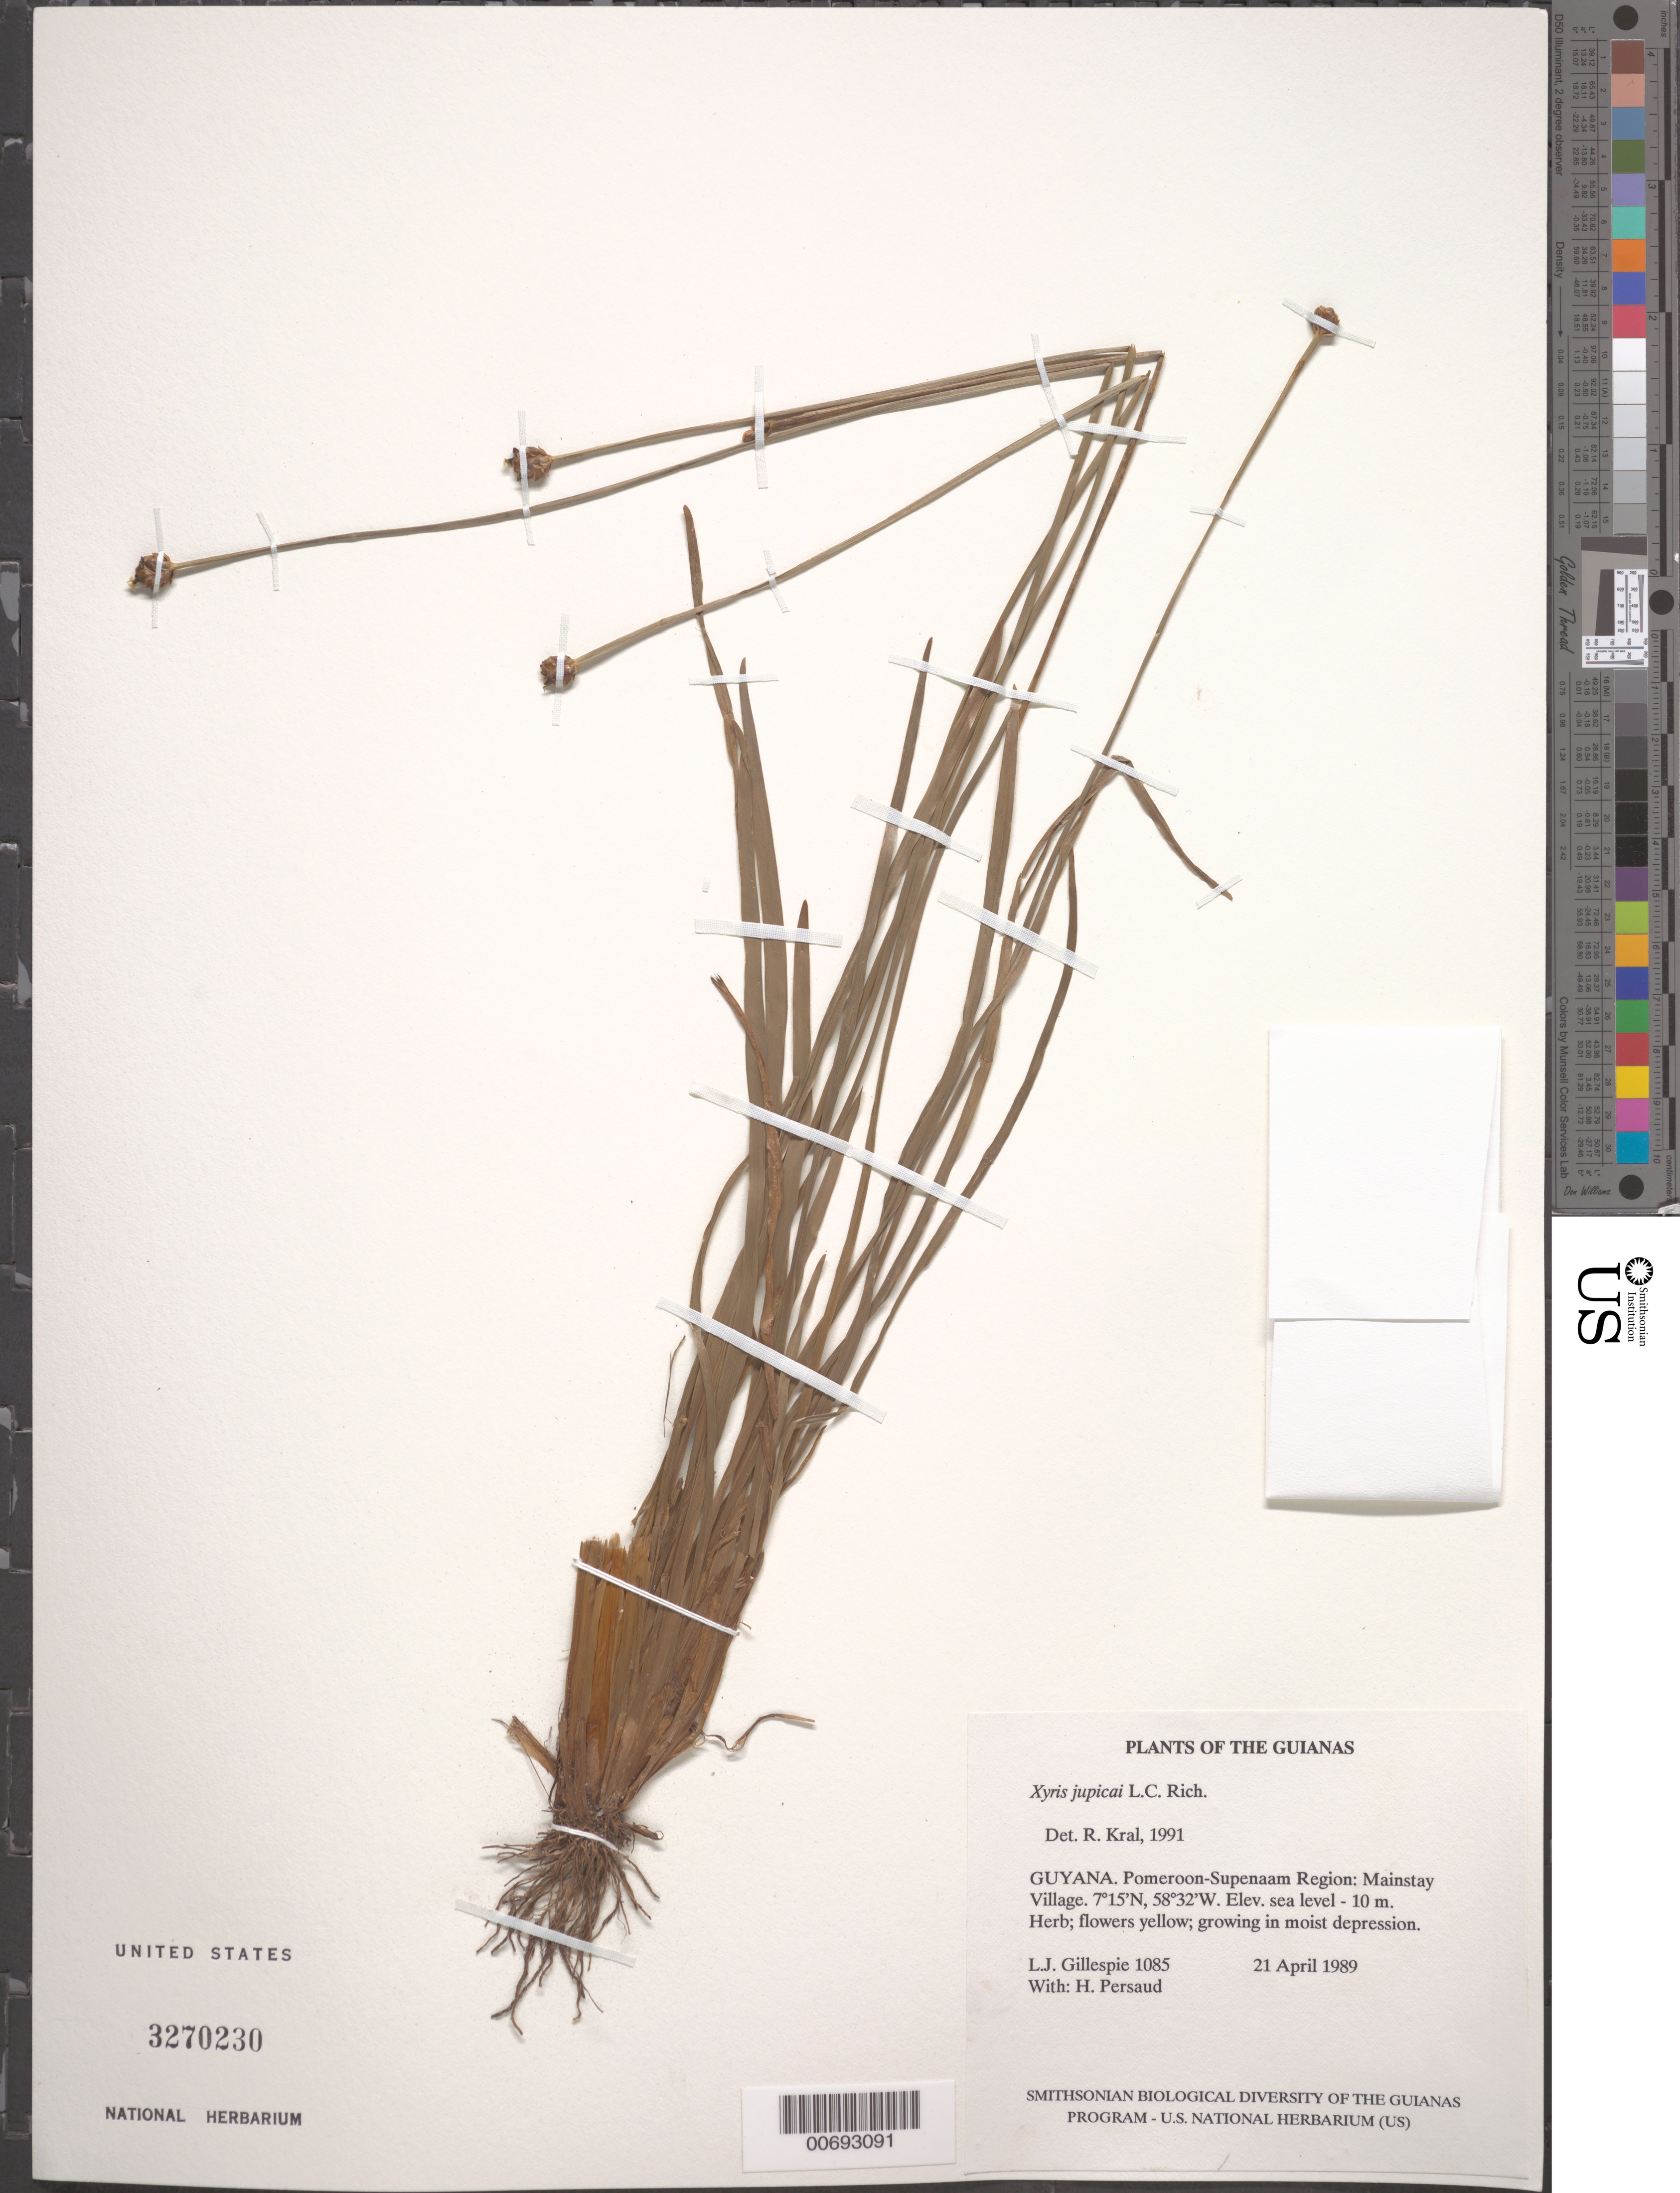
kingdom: Plantae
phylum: Tracheophyta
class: Liliopsida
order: Poales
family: Xyridaceae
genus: Xyris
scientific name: Xyris jupicai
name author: Rich.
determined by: Kral, Robert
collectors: L. J. Gillespie & H. Persaud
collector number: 1085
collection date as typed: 21 April 1989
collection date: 1989-04-21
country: Guyana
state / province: Pomeroon-Supenaam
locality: Mainstay Village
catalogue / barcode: US 3270230